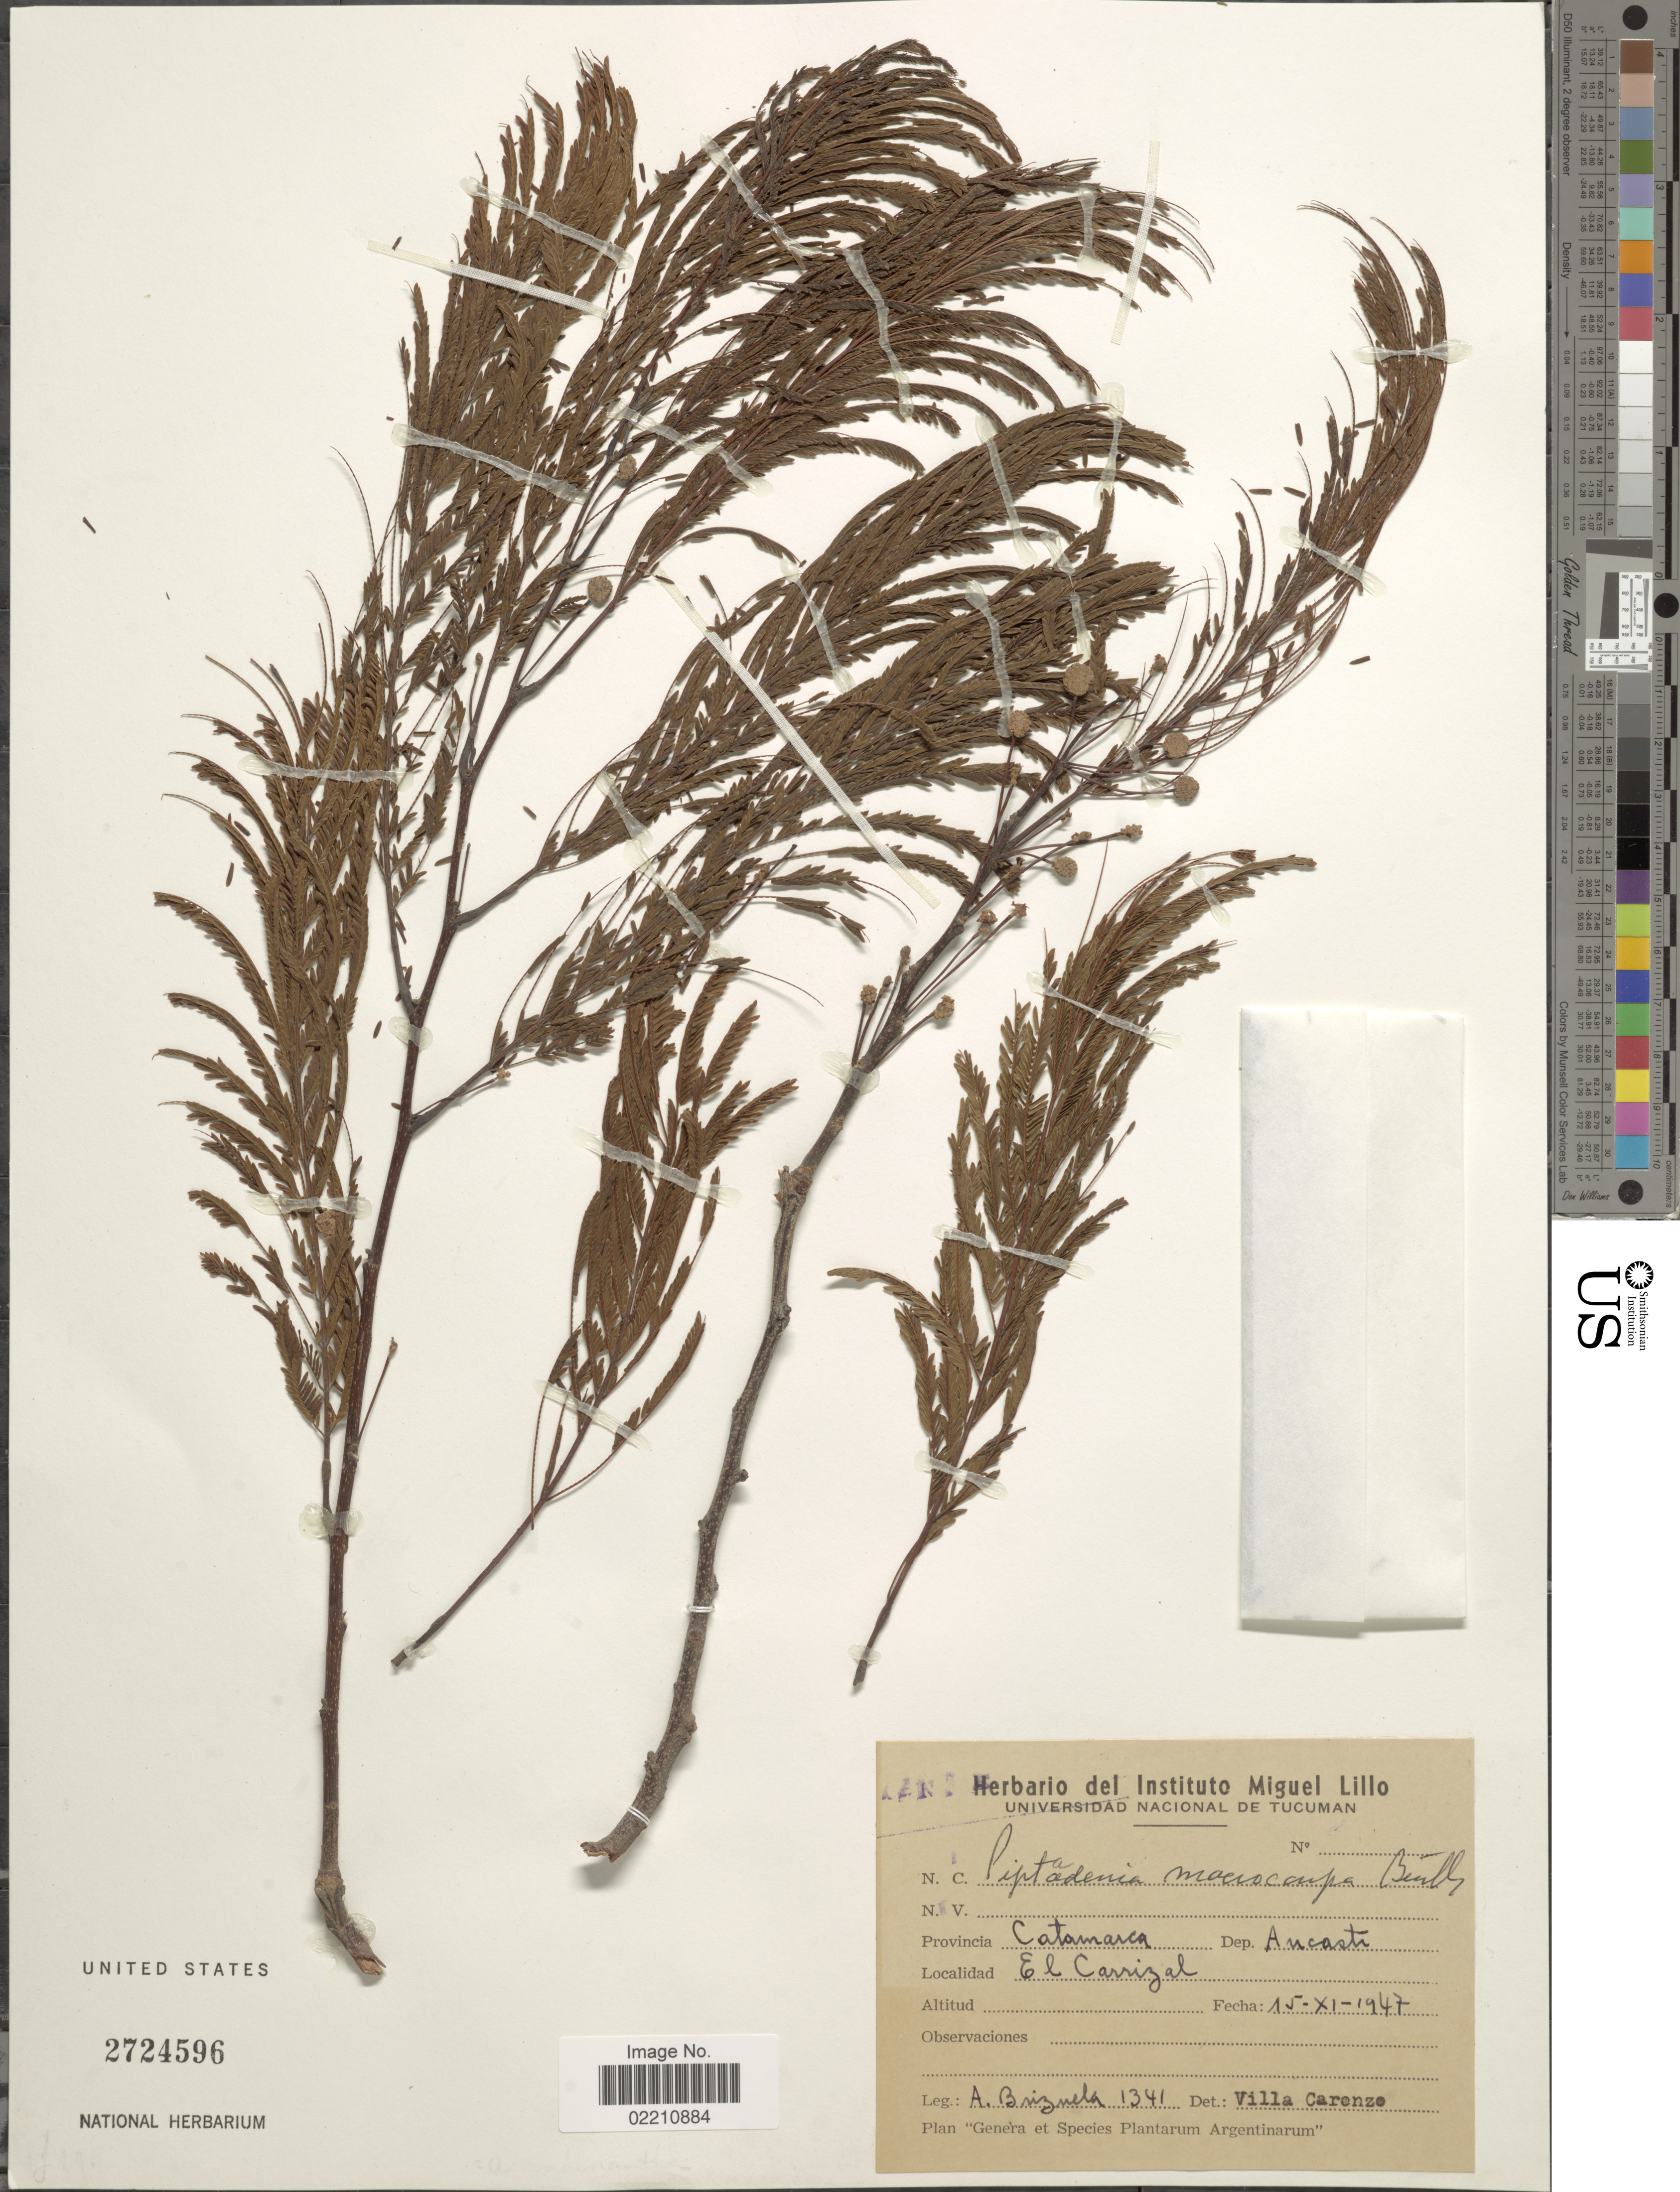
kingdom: Plantae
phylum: Tracheophyta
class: Magnoliopsida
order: Fabales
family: Fabaceae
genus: Anadenanthera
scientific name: Anadenanthera macrocarpa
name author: (Benth.) Brenan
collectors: A. Brizuela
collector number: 1341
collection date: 1947-11-15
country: Argentina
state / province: Catamarca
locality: Dep. Ancasti. El Carrizal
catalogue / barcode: US 2724596